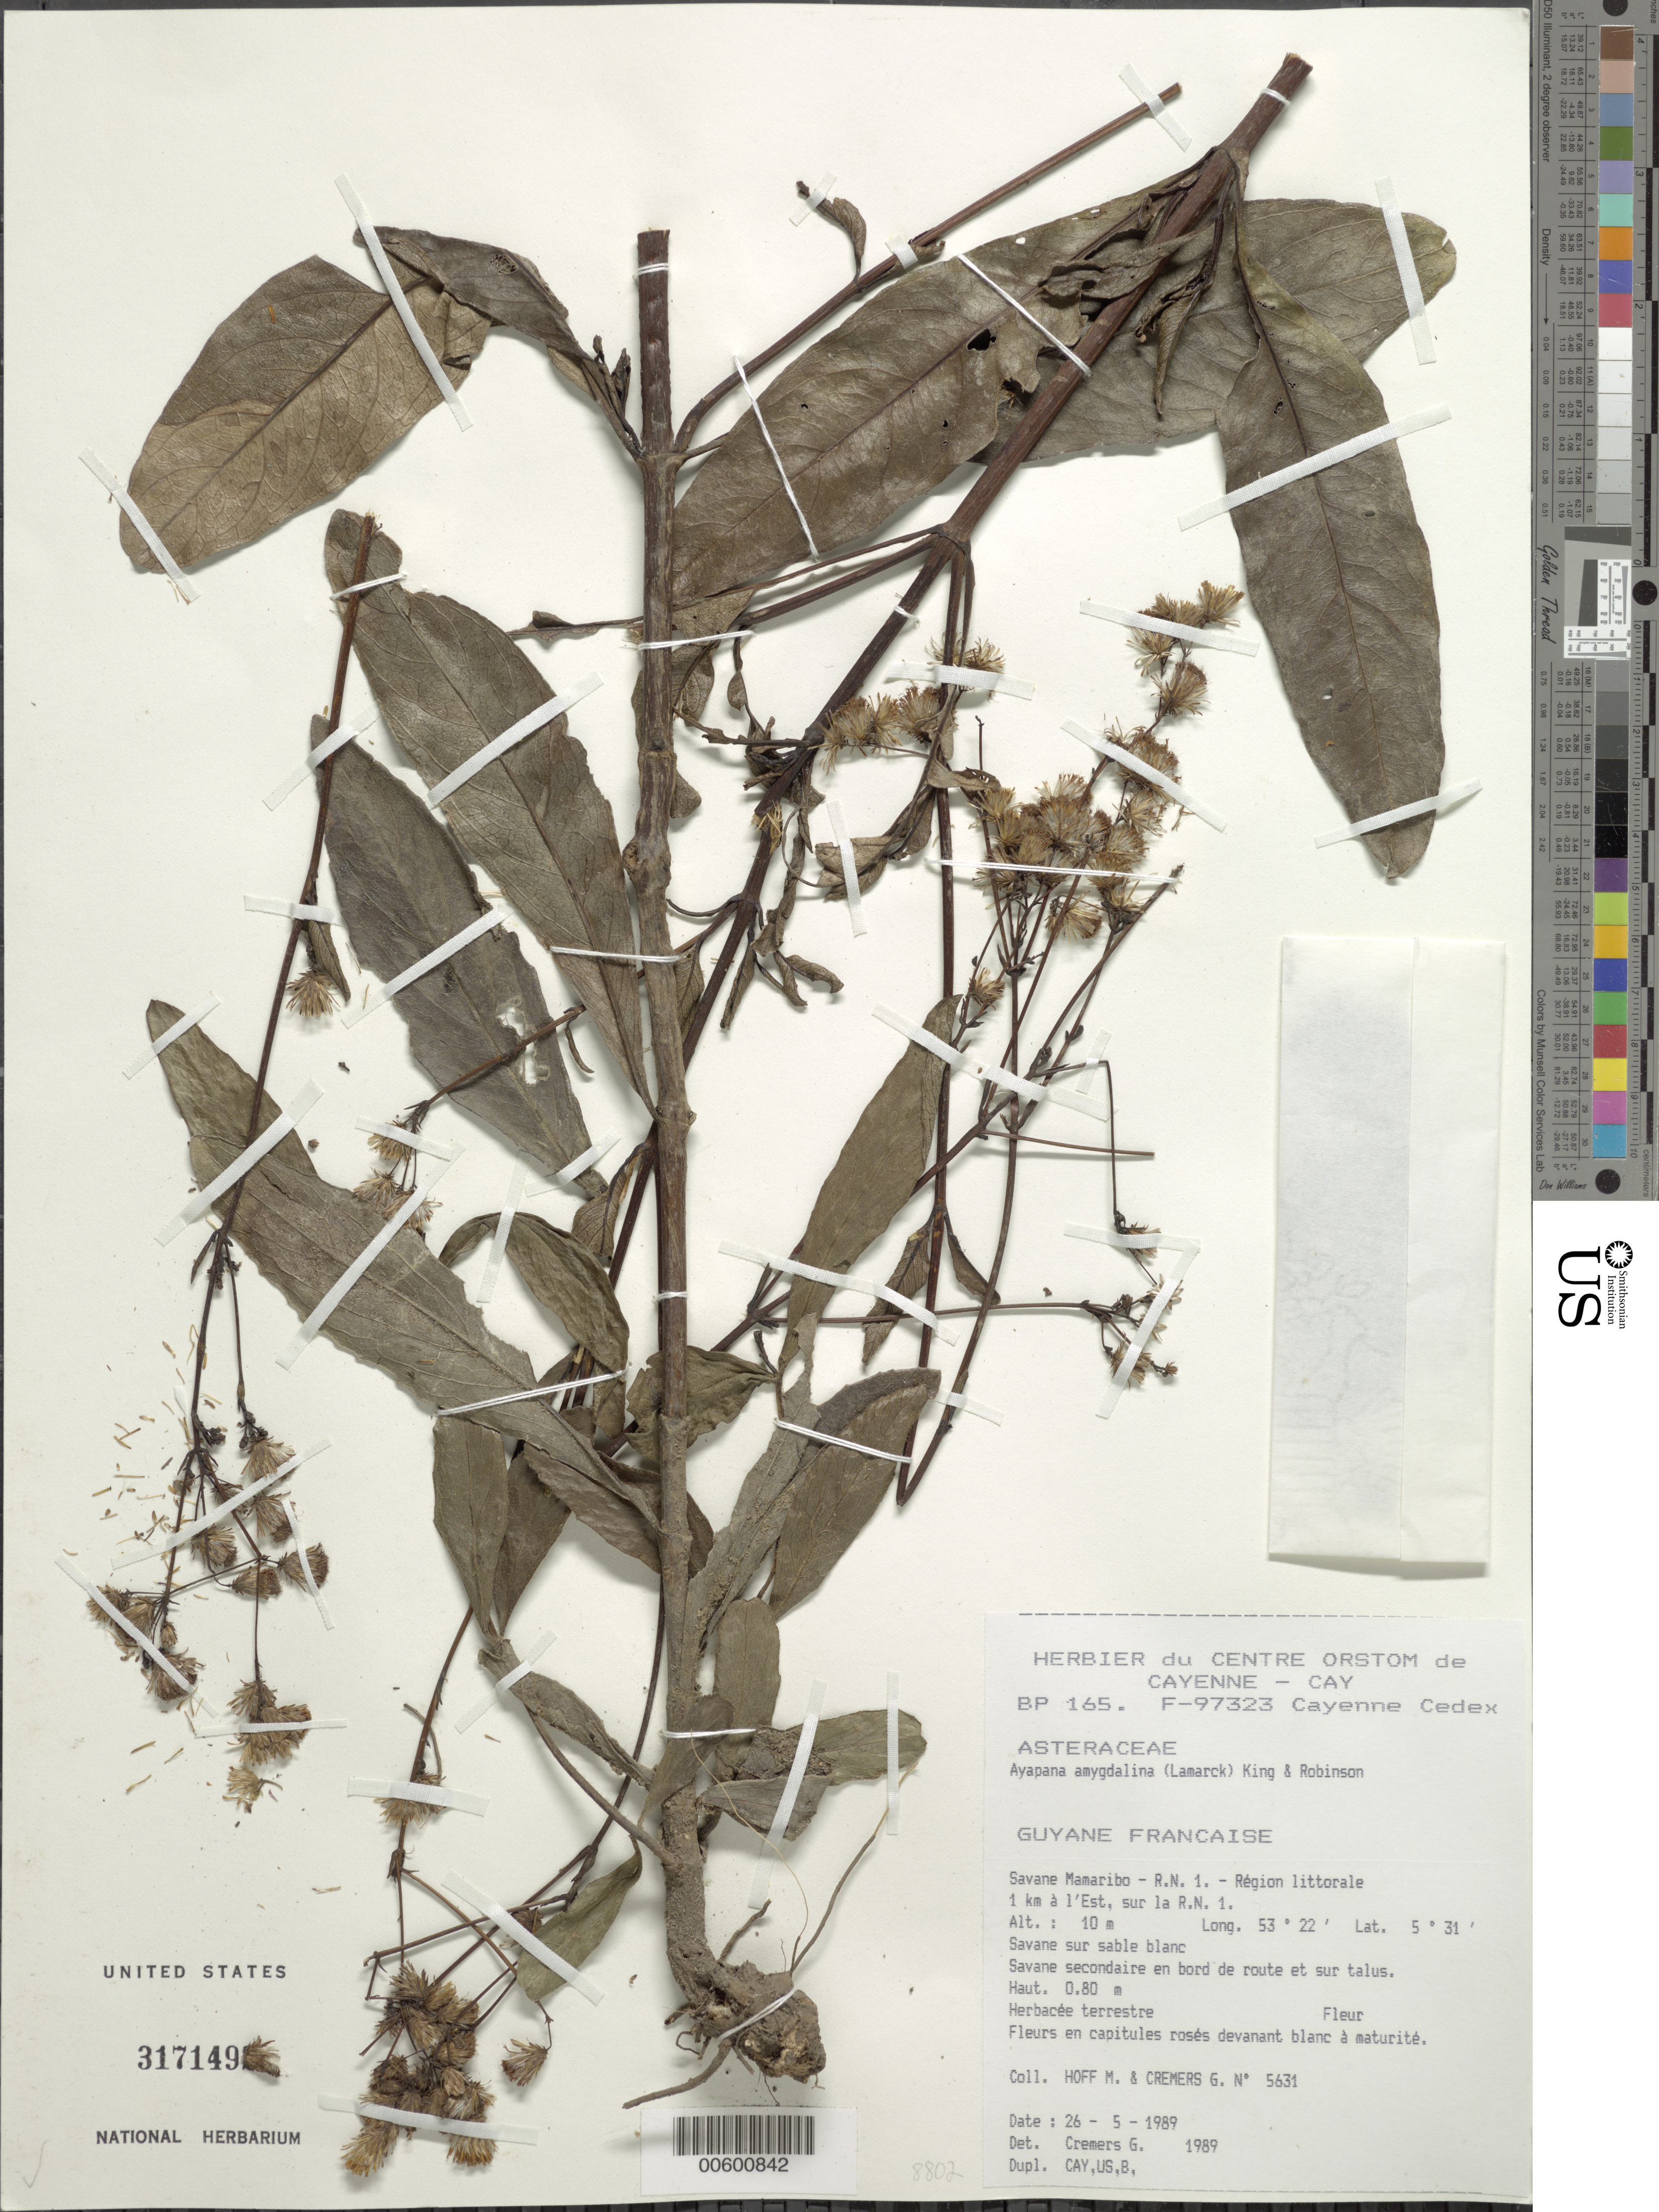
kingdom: Plantae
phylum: Tracheophyta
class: Magnoliopsida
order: Asterales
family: Asteraceae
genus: Ayapana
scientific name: Ayapana amygdalina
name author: (Lam.) R.M. King & H. Rob.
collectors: M. Hoff & G. Cremers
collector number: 5631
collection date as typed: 26-May-89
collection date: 1989-05-26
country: French Guiana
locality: Savane Mamaribo, R.N. 1, 1 km a l'Est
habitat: Savanna on white sand; secondary savanna along road and talus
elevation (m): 10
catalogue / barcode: US 3171492